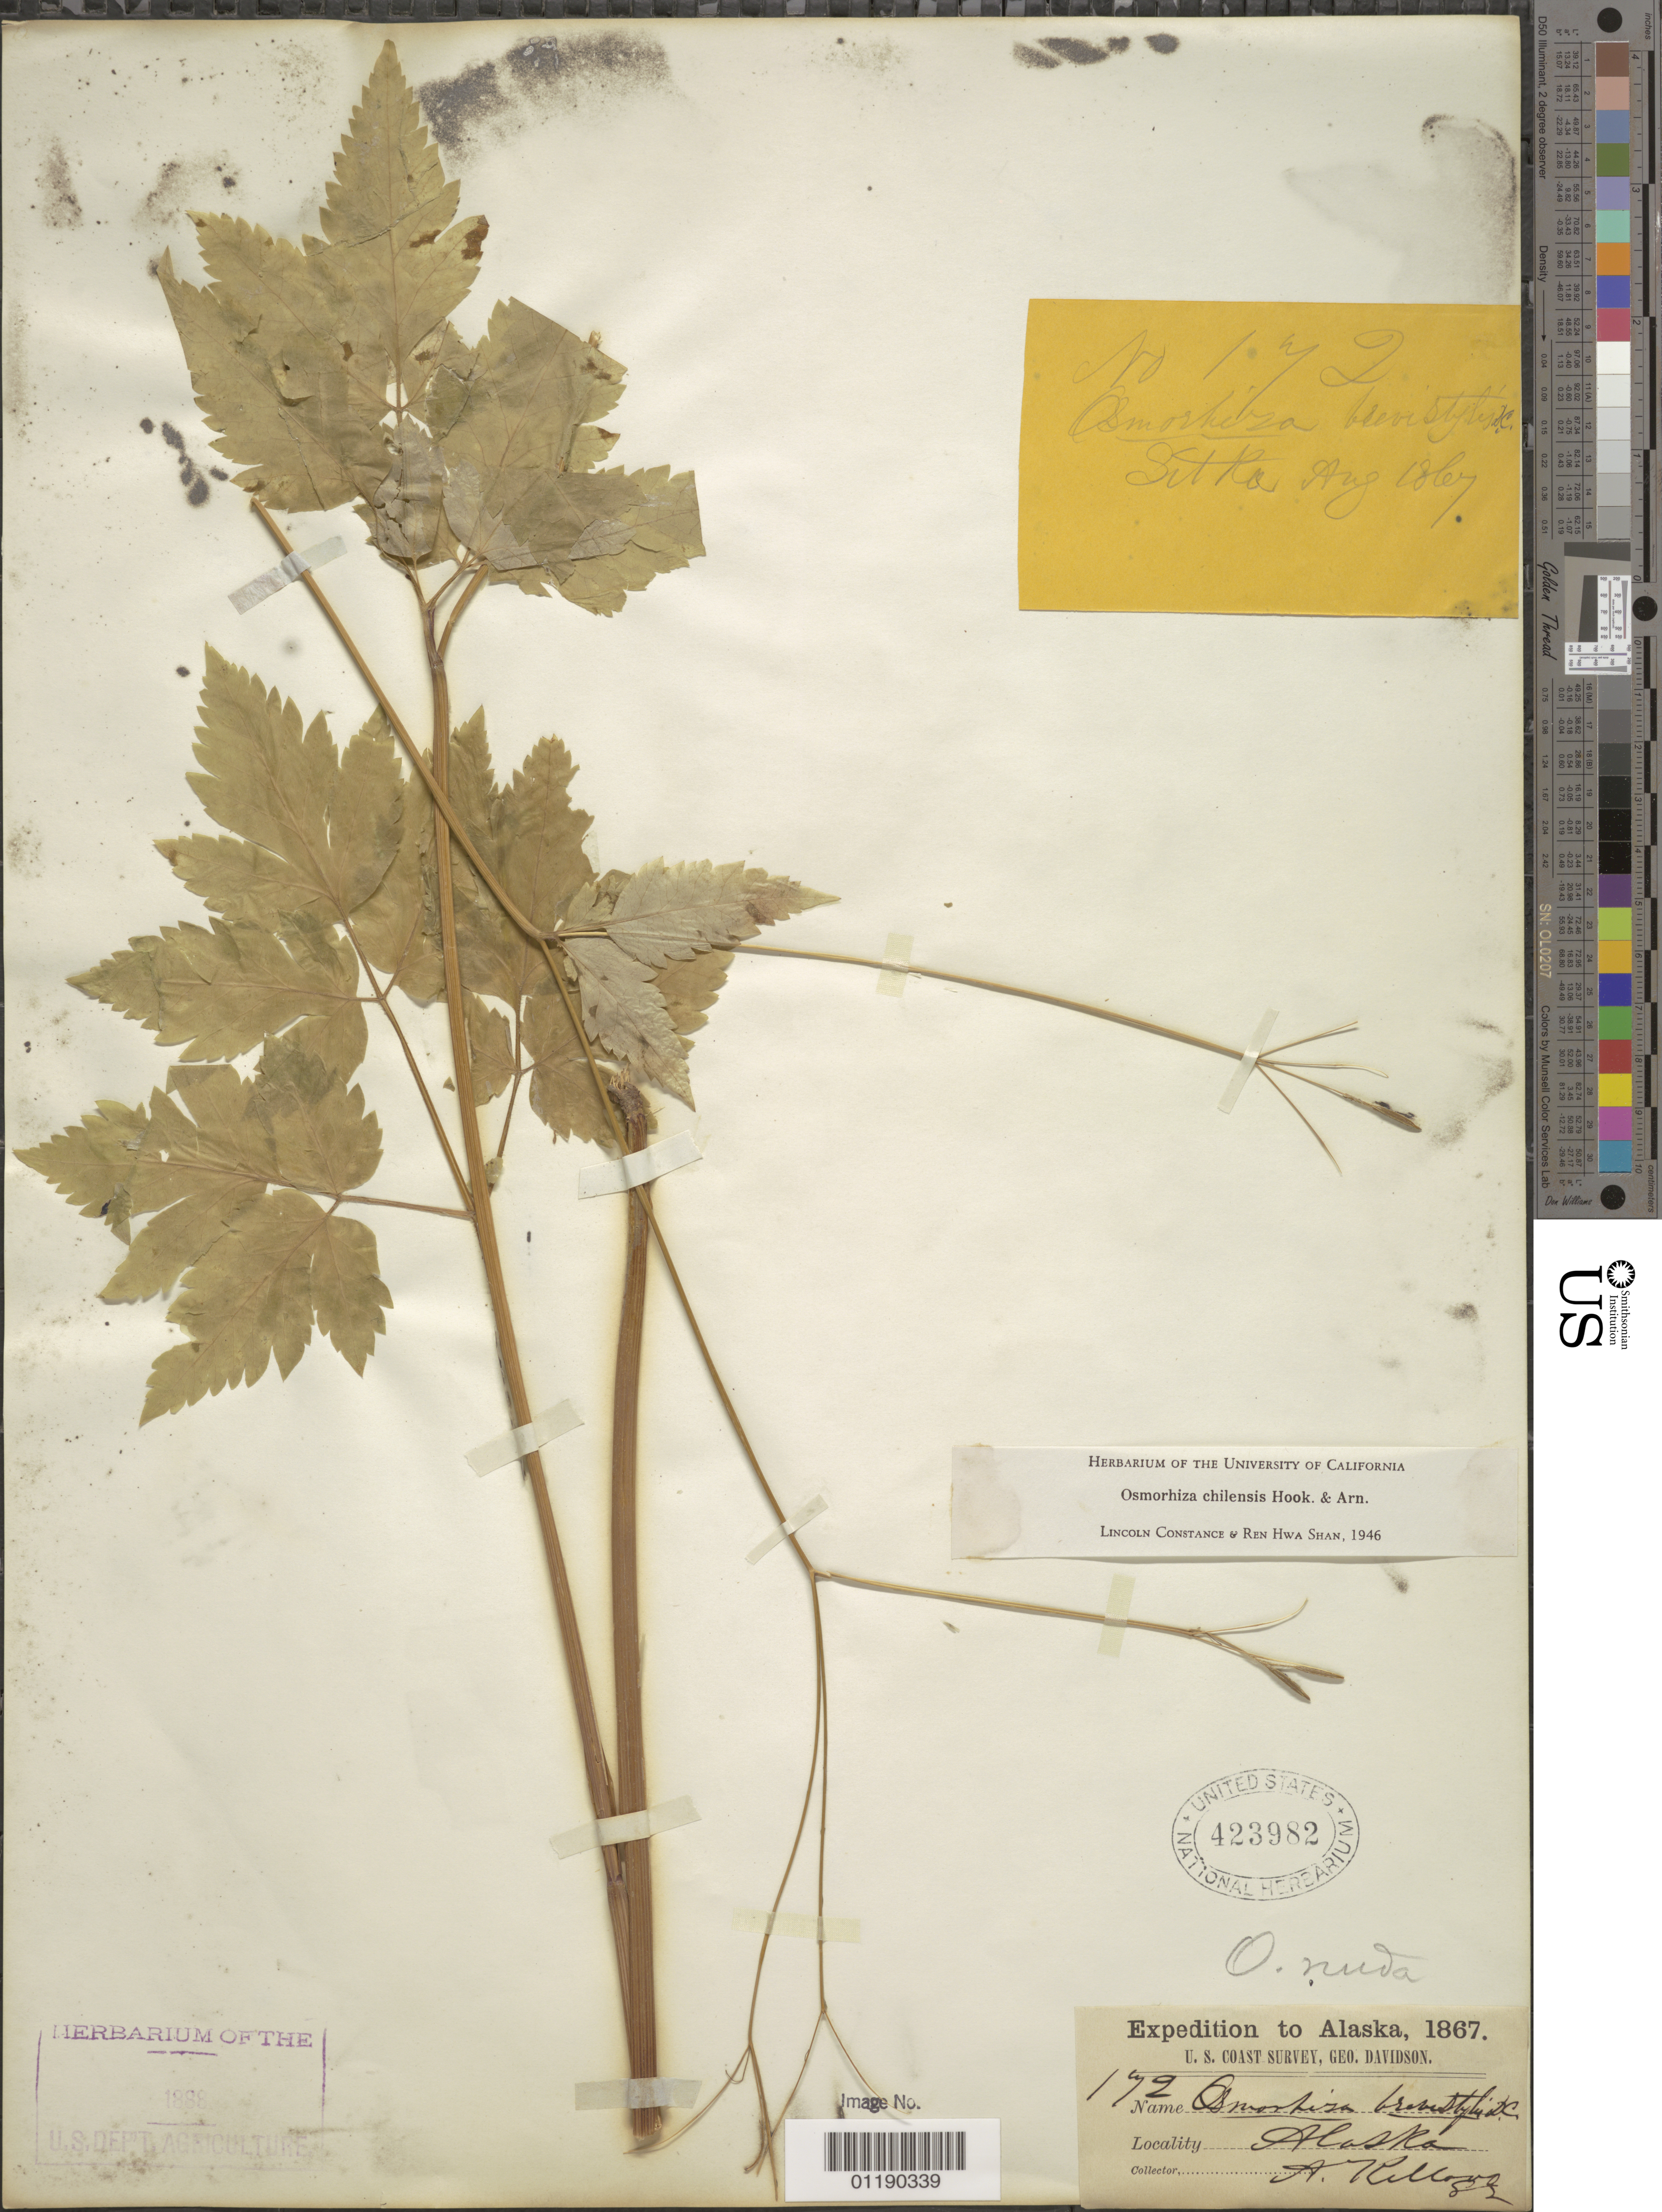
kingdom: Plantae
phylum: Tracheophyta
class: Magnoliopsida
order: Apiales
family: Apiaceae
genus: Osmorhiza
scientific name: Osmorhiza chilensis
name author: Hook. & Arn.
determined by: Constance, L.; Shan, R. H.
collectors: A. Kellogg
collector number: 172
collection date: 1867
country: United States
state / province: Alaska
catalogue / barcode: US 423982